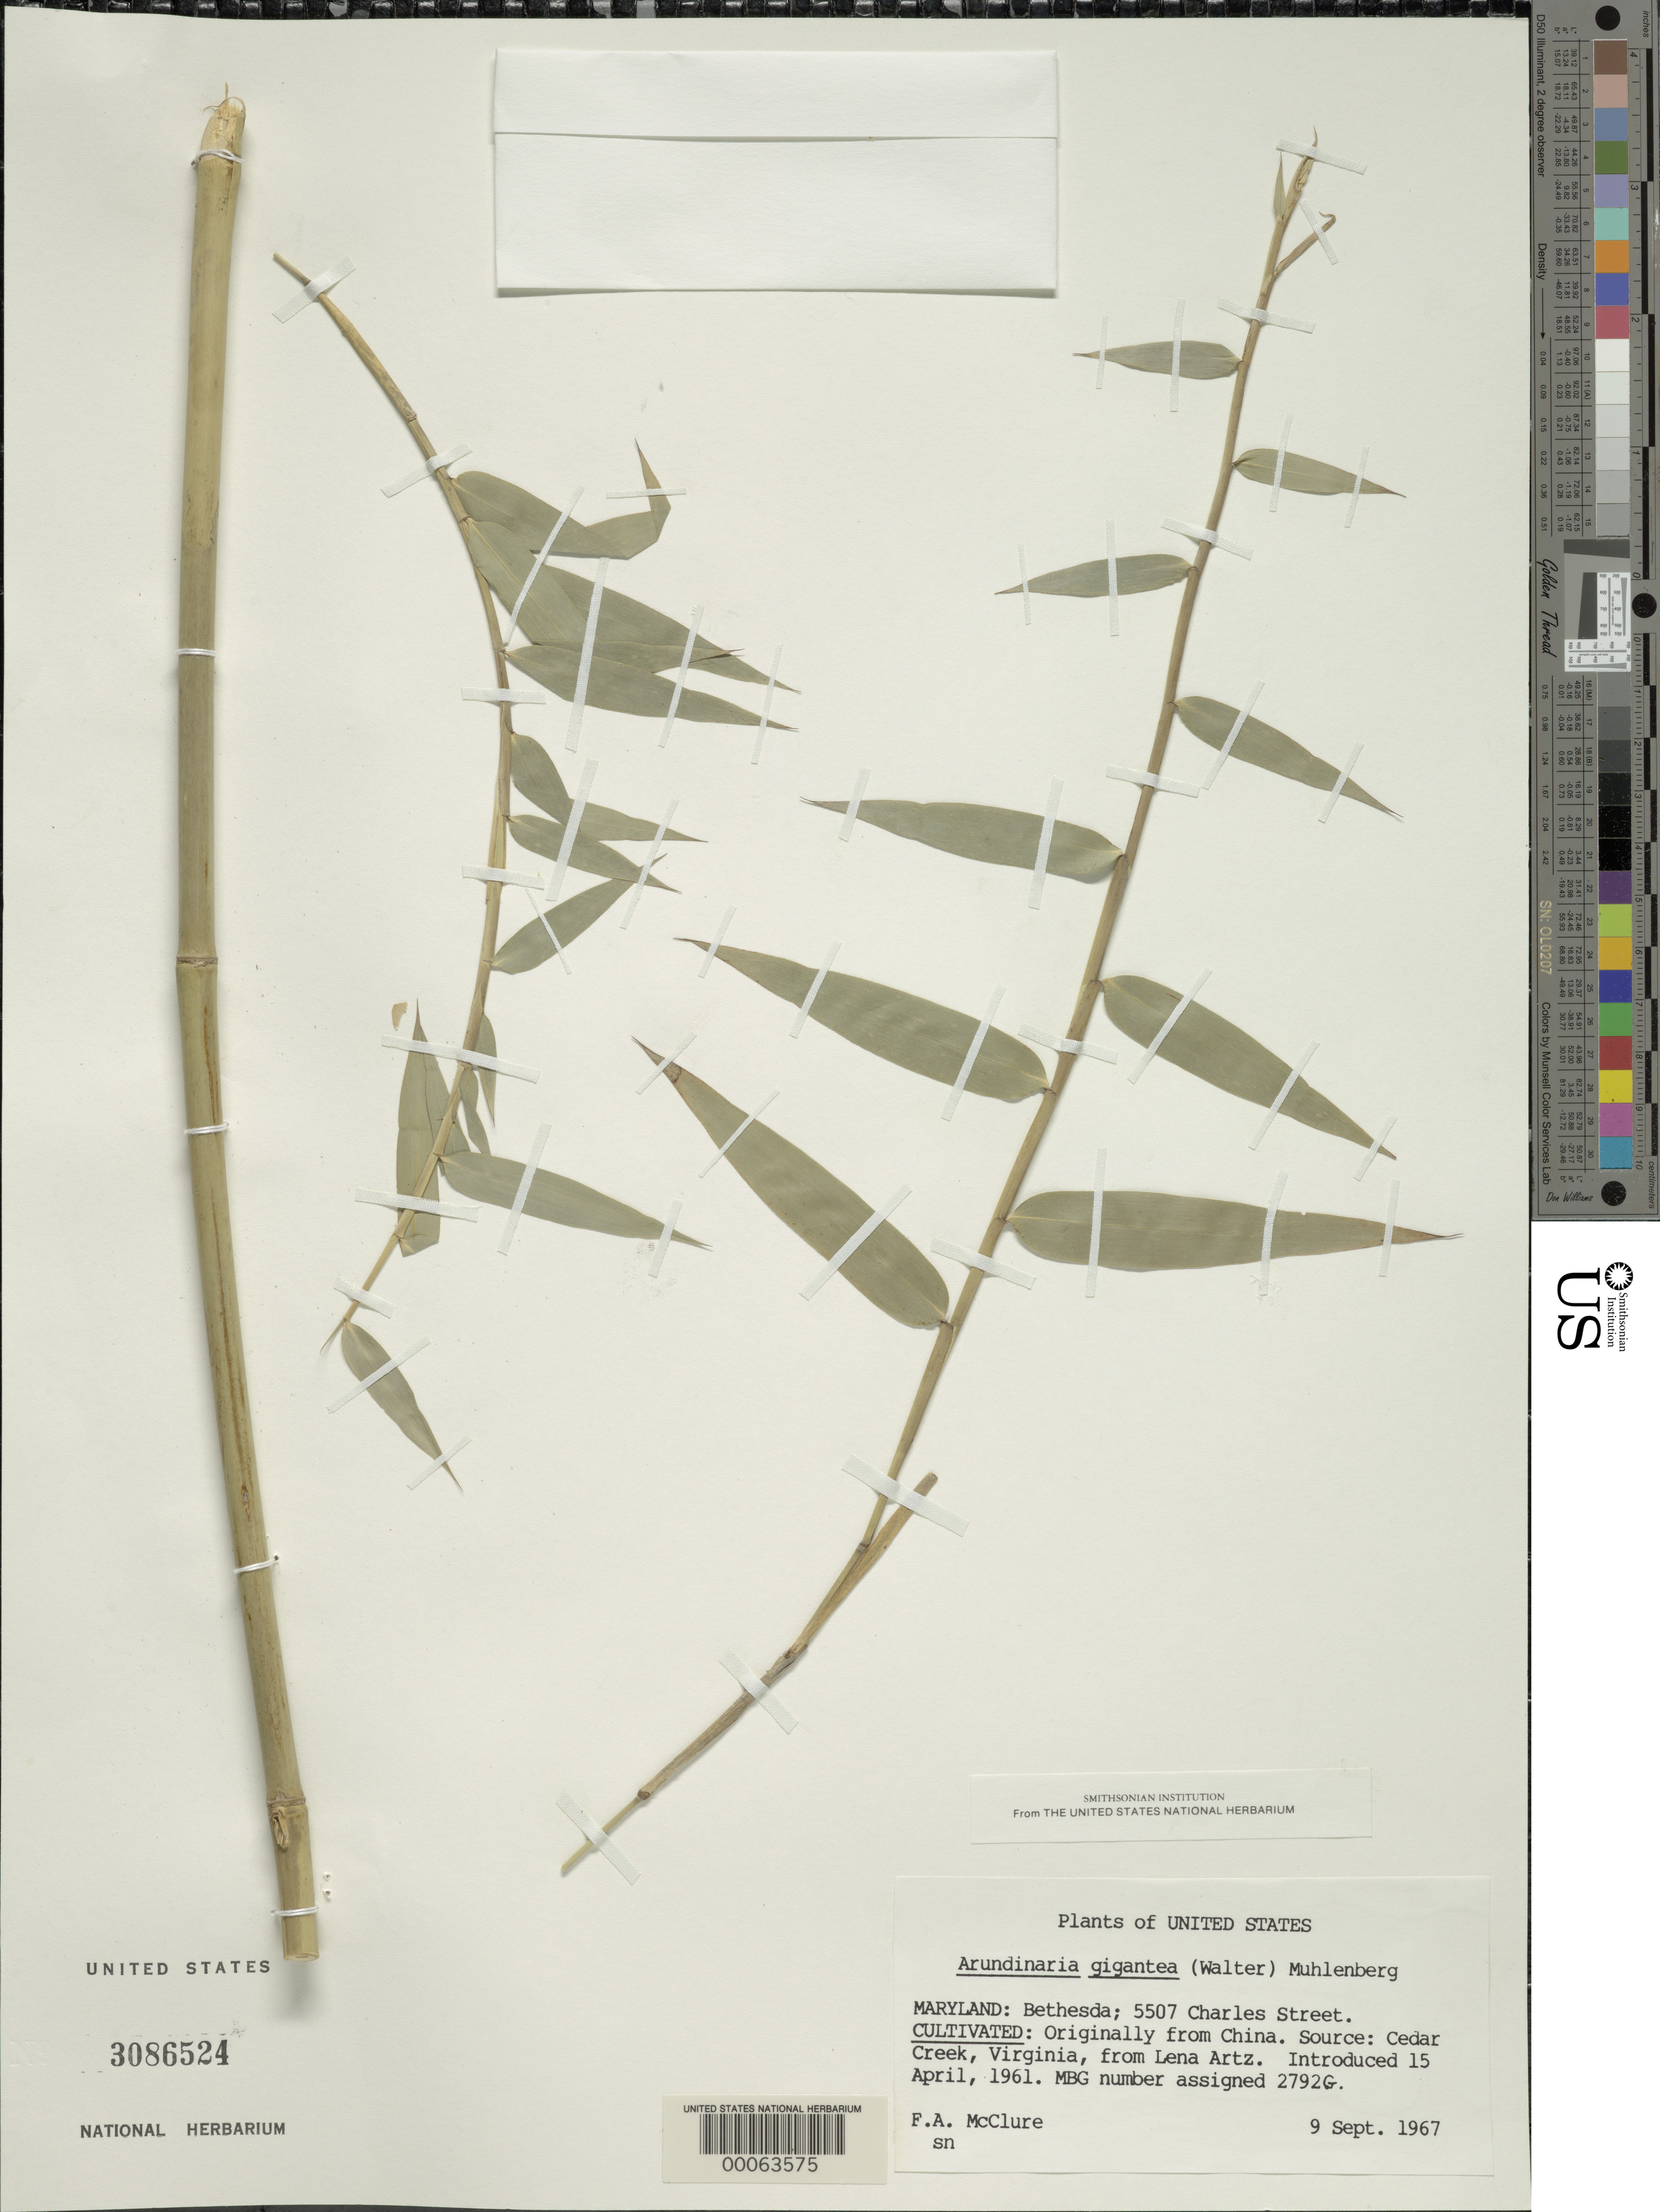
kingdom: Plantae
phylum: Tracheophyta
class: Liliopsida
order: Poales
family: Poaceae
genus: Arundinaria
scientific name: Arundinaria gigantea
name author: (Walter) Muhl.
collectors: F. A. McClure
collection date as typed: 09 Sep 1967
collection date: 1967-09-09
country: United States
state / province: Maryland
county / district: Montgomery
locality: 5507 Charles Street, Bethesda (McClure's garden)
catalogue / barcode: US 3086524